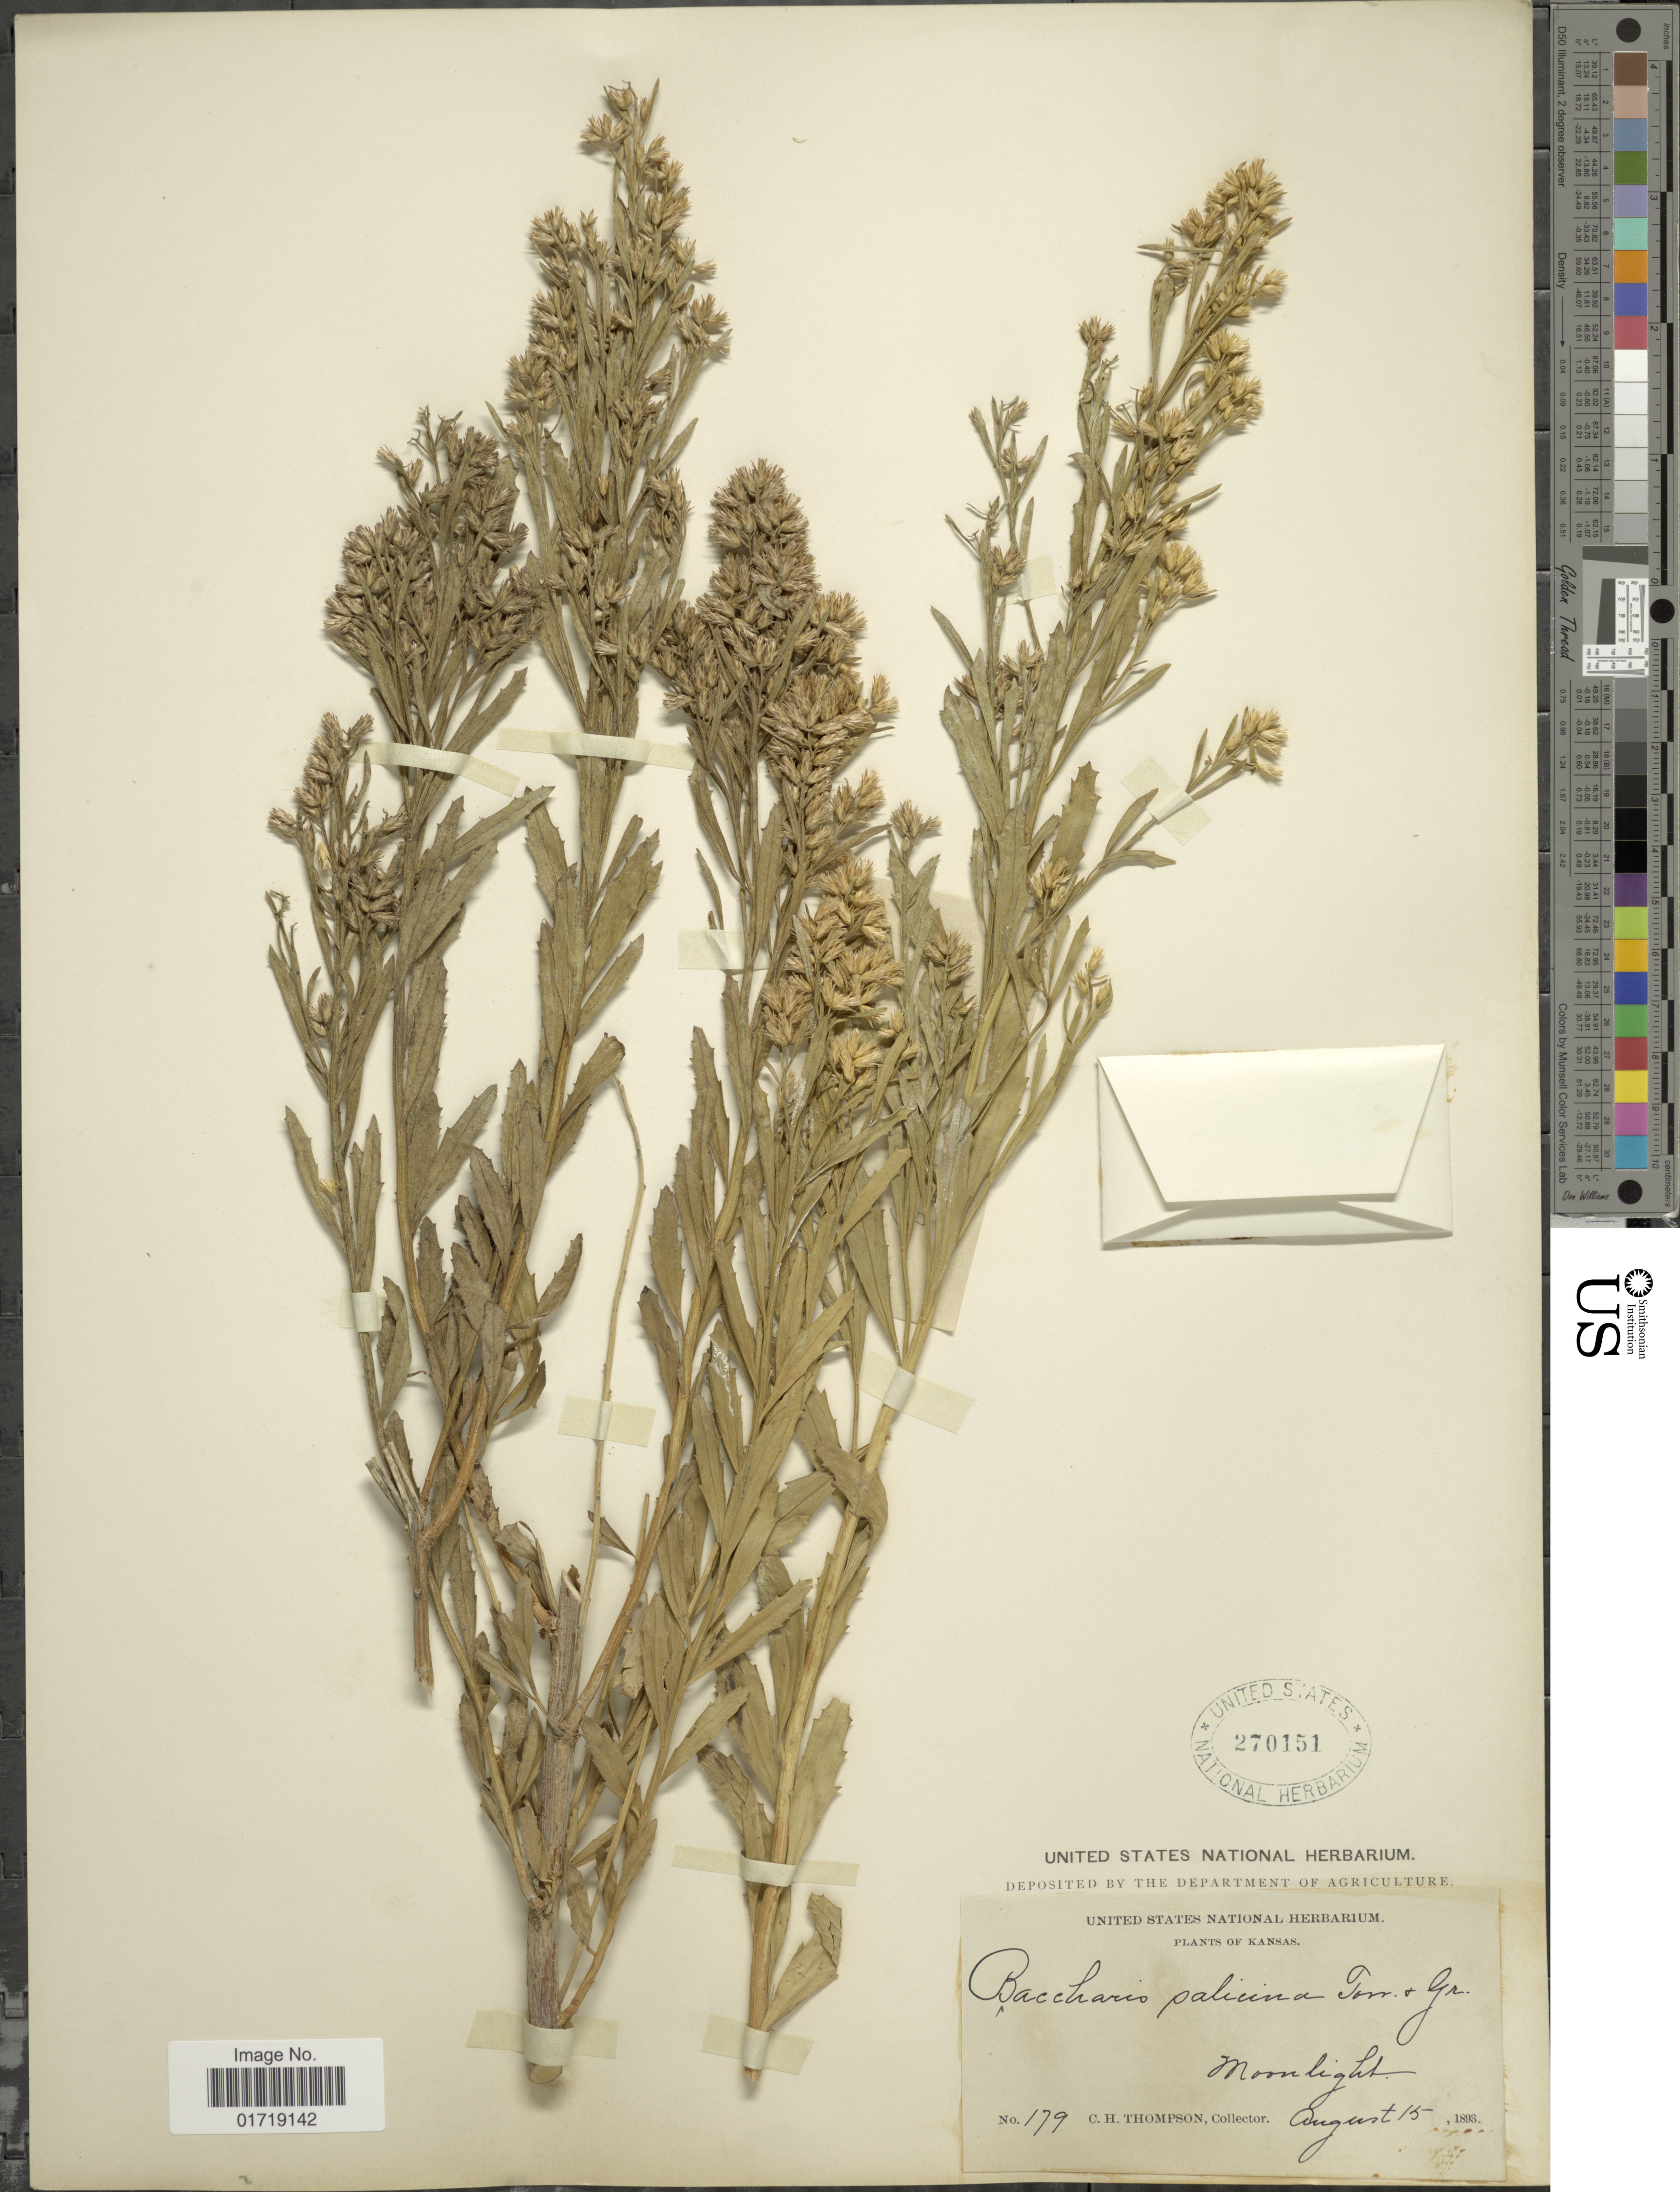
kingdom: Plantae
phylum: Tracheophyta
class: Magnoliopsida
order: Asterales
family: Asteraceae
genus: Baccharis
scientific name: Baccharis salicina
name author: Torr. & A. Gray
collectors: C. H. Thompson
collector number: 179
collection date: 1893-08-15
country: United States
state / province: Kansas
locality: Moonlight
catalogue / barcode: US 270151